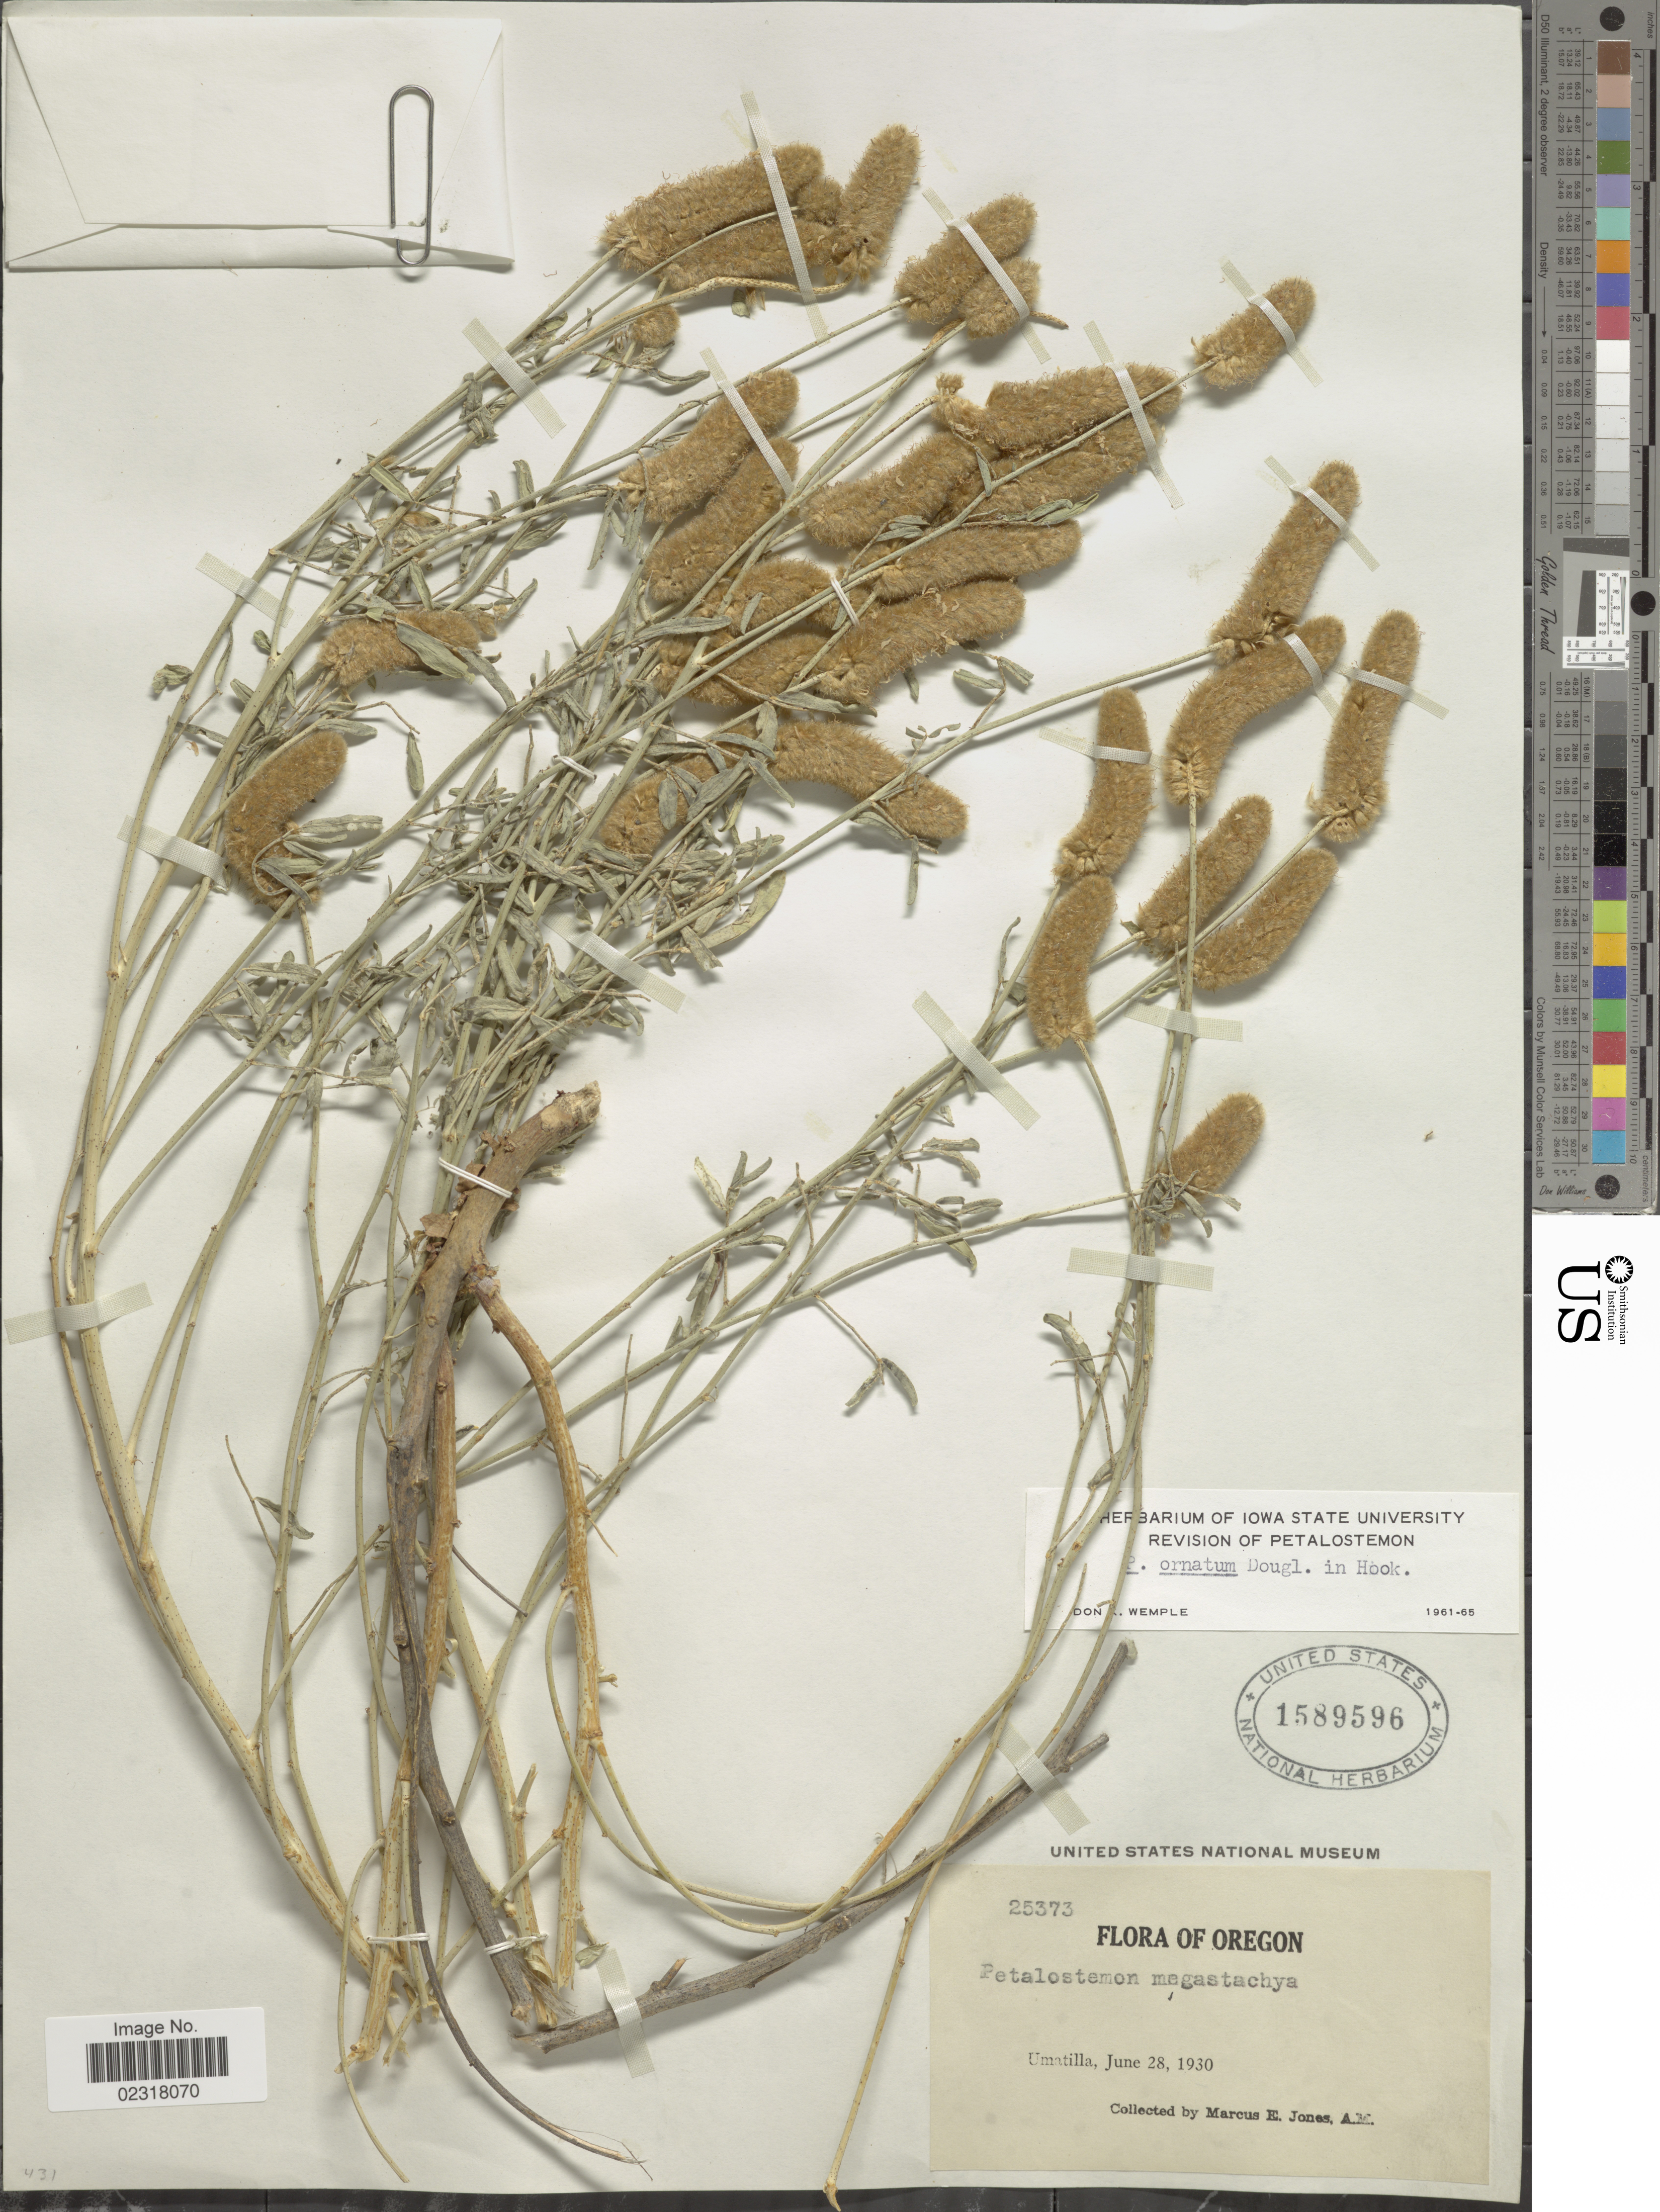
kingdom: Plantae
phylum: Tracheophyta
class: Magnoliopsida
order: Fabales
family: Fabaceae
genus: Dalea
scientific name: Dalea ornata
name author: (Hook.) Eaton & Wright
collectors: M. E. Jones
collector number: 25373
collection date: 1930-06-28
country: United States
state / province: Oregon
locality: Umatilla.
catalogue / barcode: US 1589596